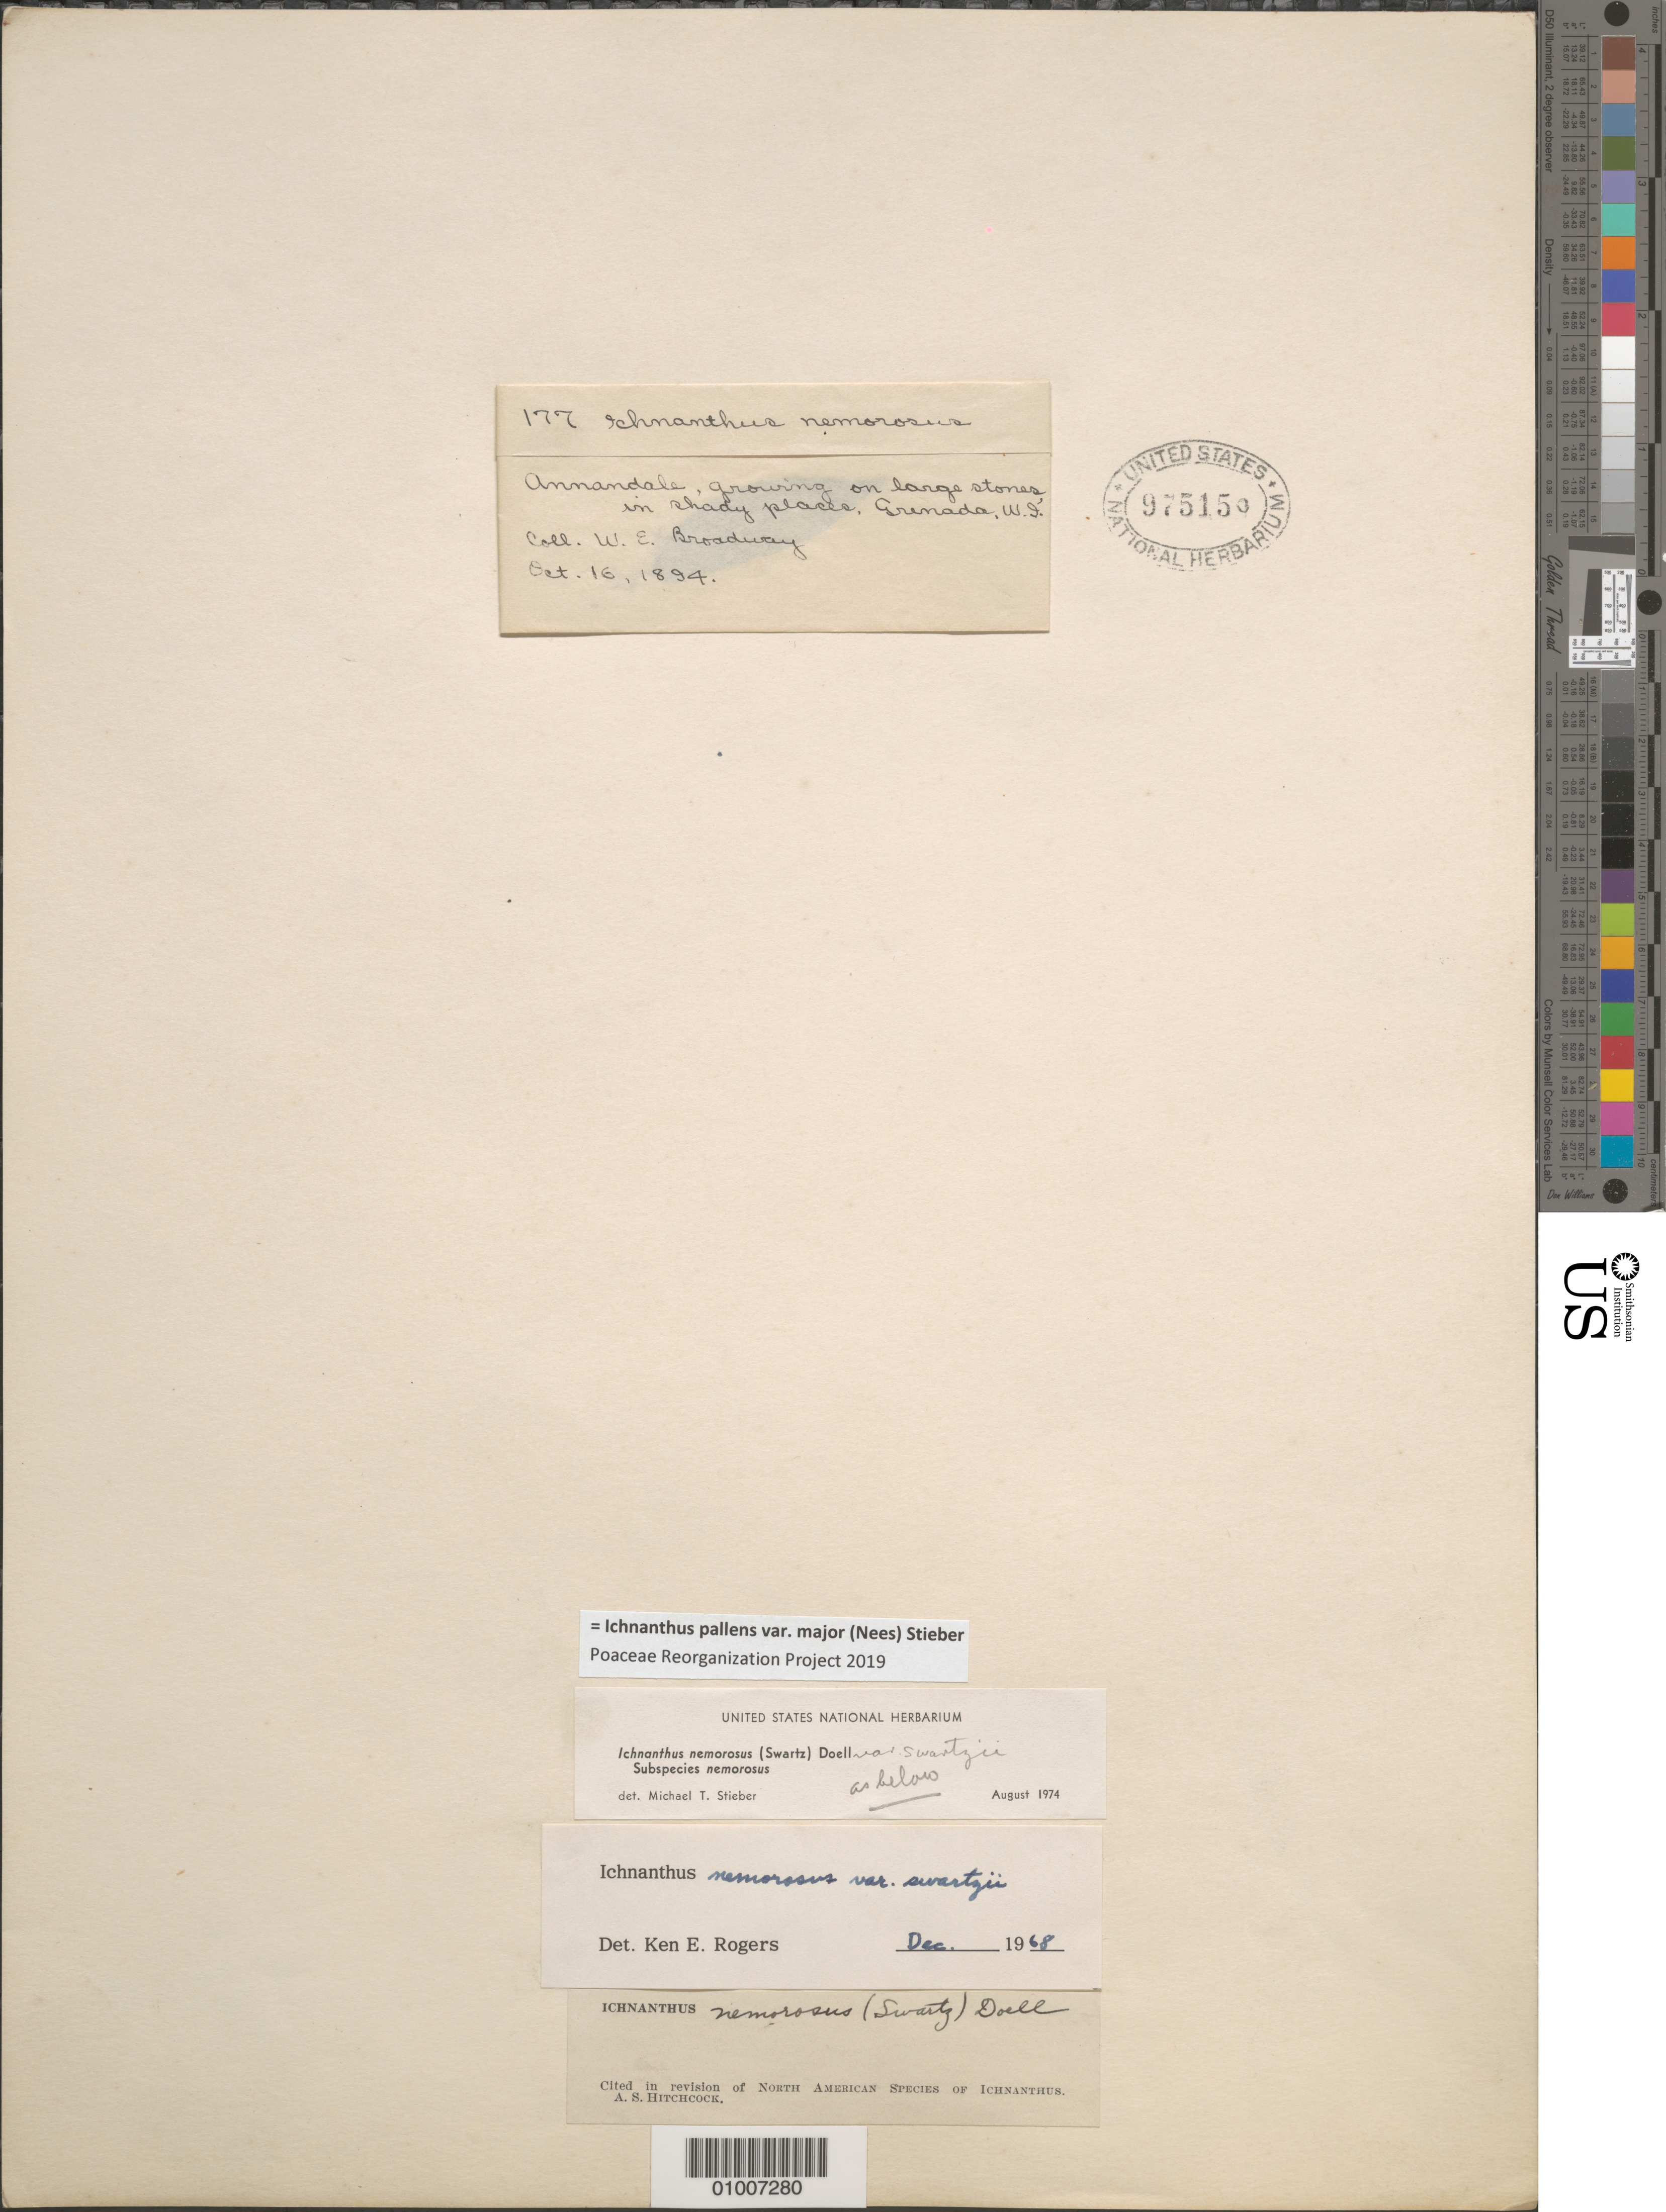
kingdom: Plantae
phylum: Tracheophyta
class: Liliopsida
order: Poales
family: Poaceae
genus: Ichnanthus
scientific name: Ichnanthus nemorosus var. swartzii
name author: K.E. Rogers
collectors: W. E. Broadway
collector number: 177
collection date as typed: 16 Sep 1894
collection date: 1894-09-16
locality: Annandale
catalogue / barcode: US 975150